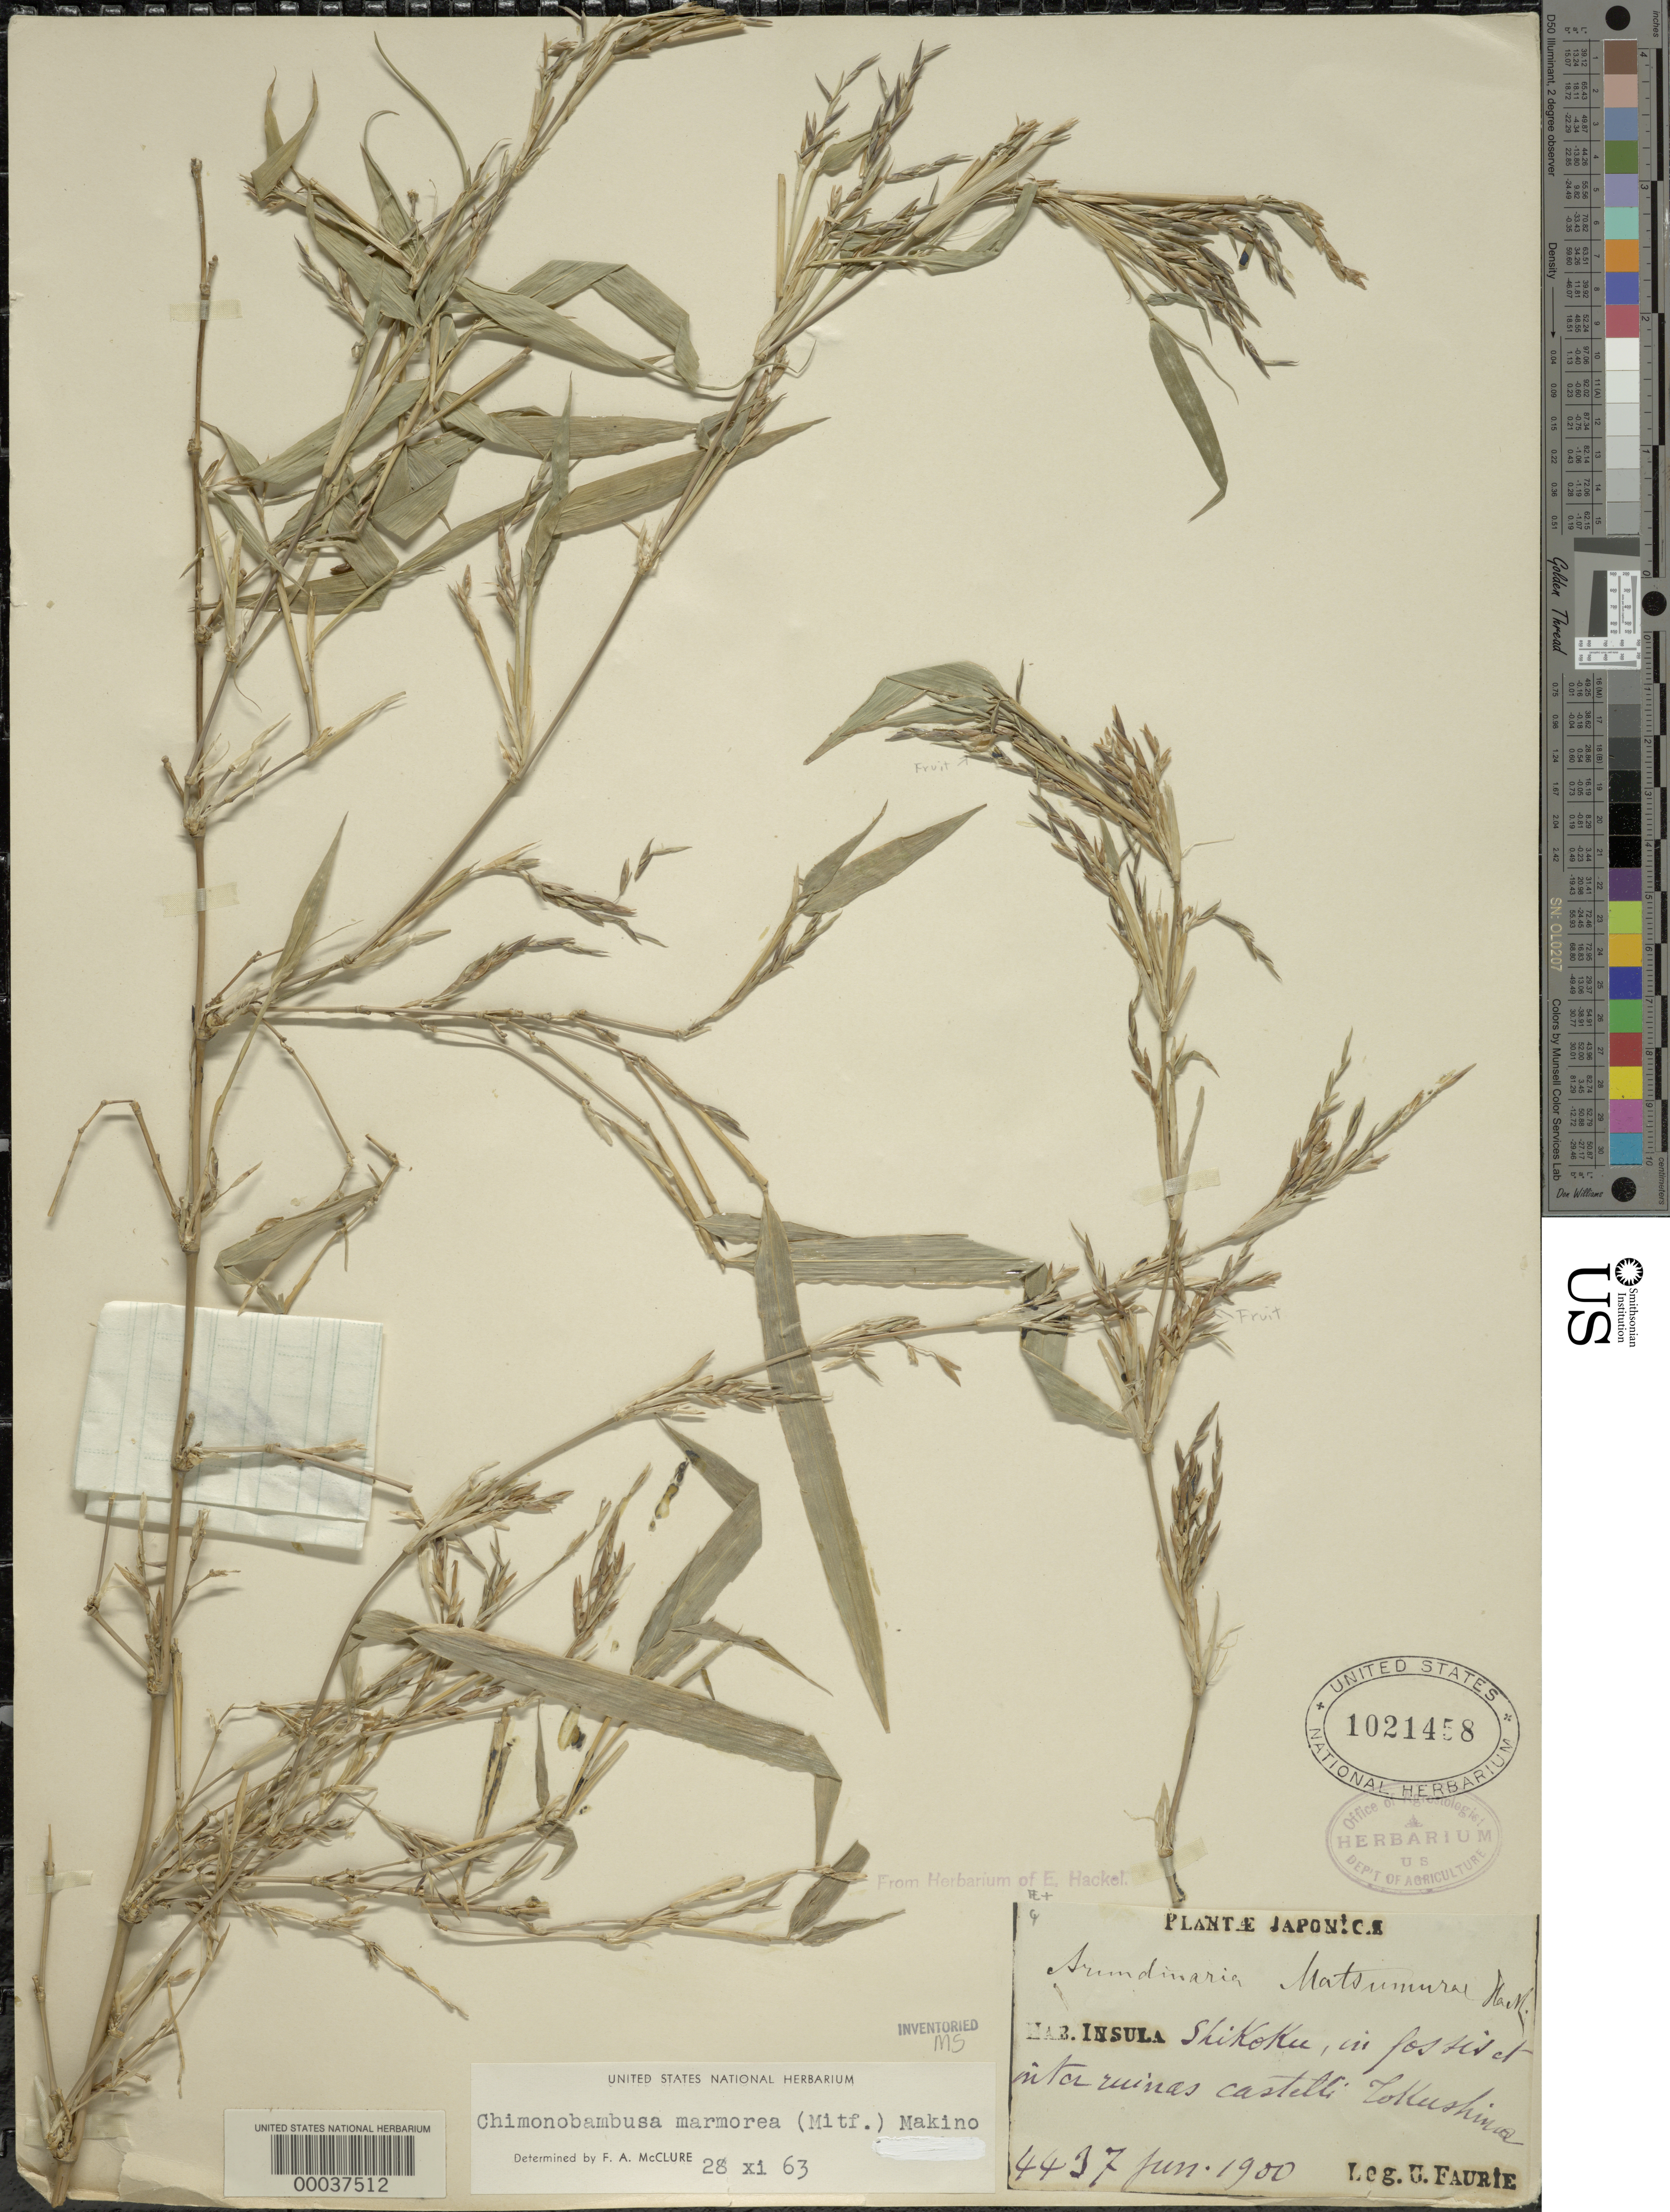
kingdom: Plantae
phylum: Tracheophyta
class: Liliopsida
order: Poales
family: Poaceae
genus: Chimonobambusa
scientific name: Chimonobambusa marmorea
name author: Makino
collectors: U. Faurie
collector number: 4437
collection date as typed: Jun 1900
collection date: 1900-06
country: Japan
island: Honshu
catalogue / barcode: US 1021458